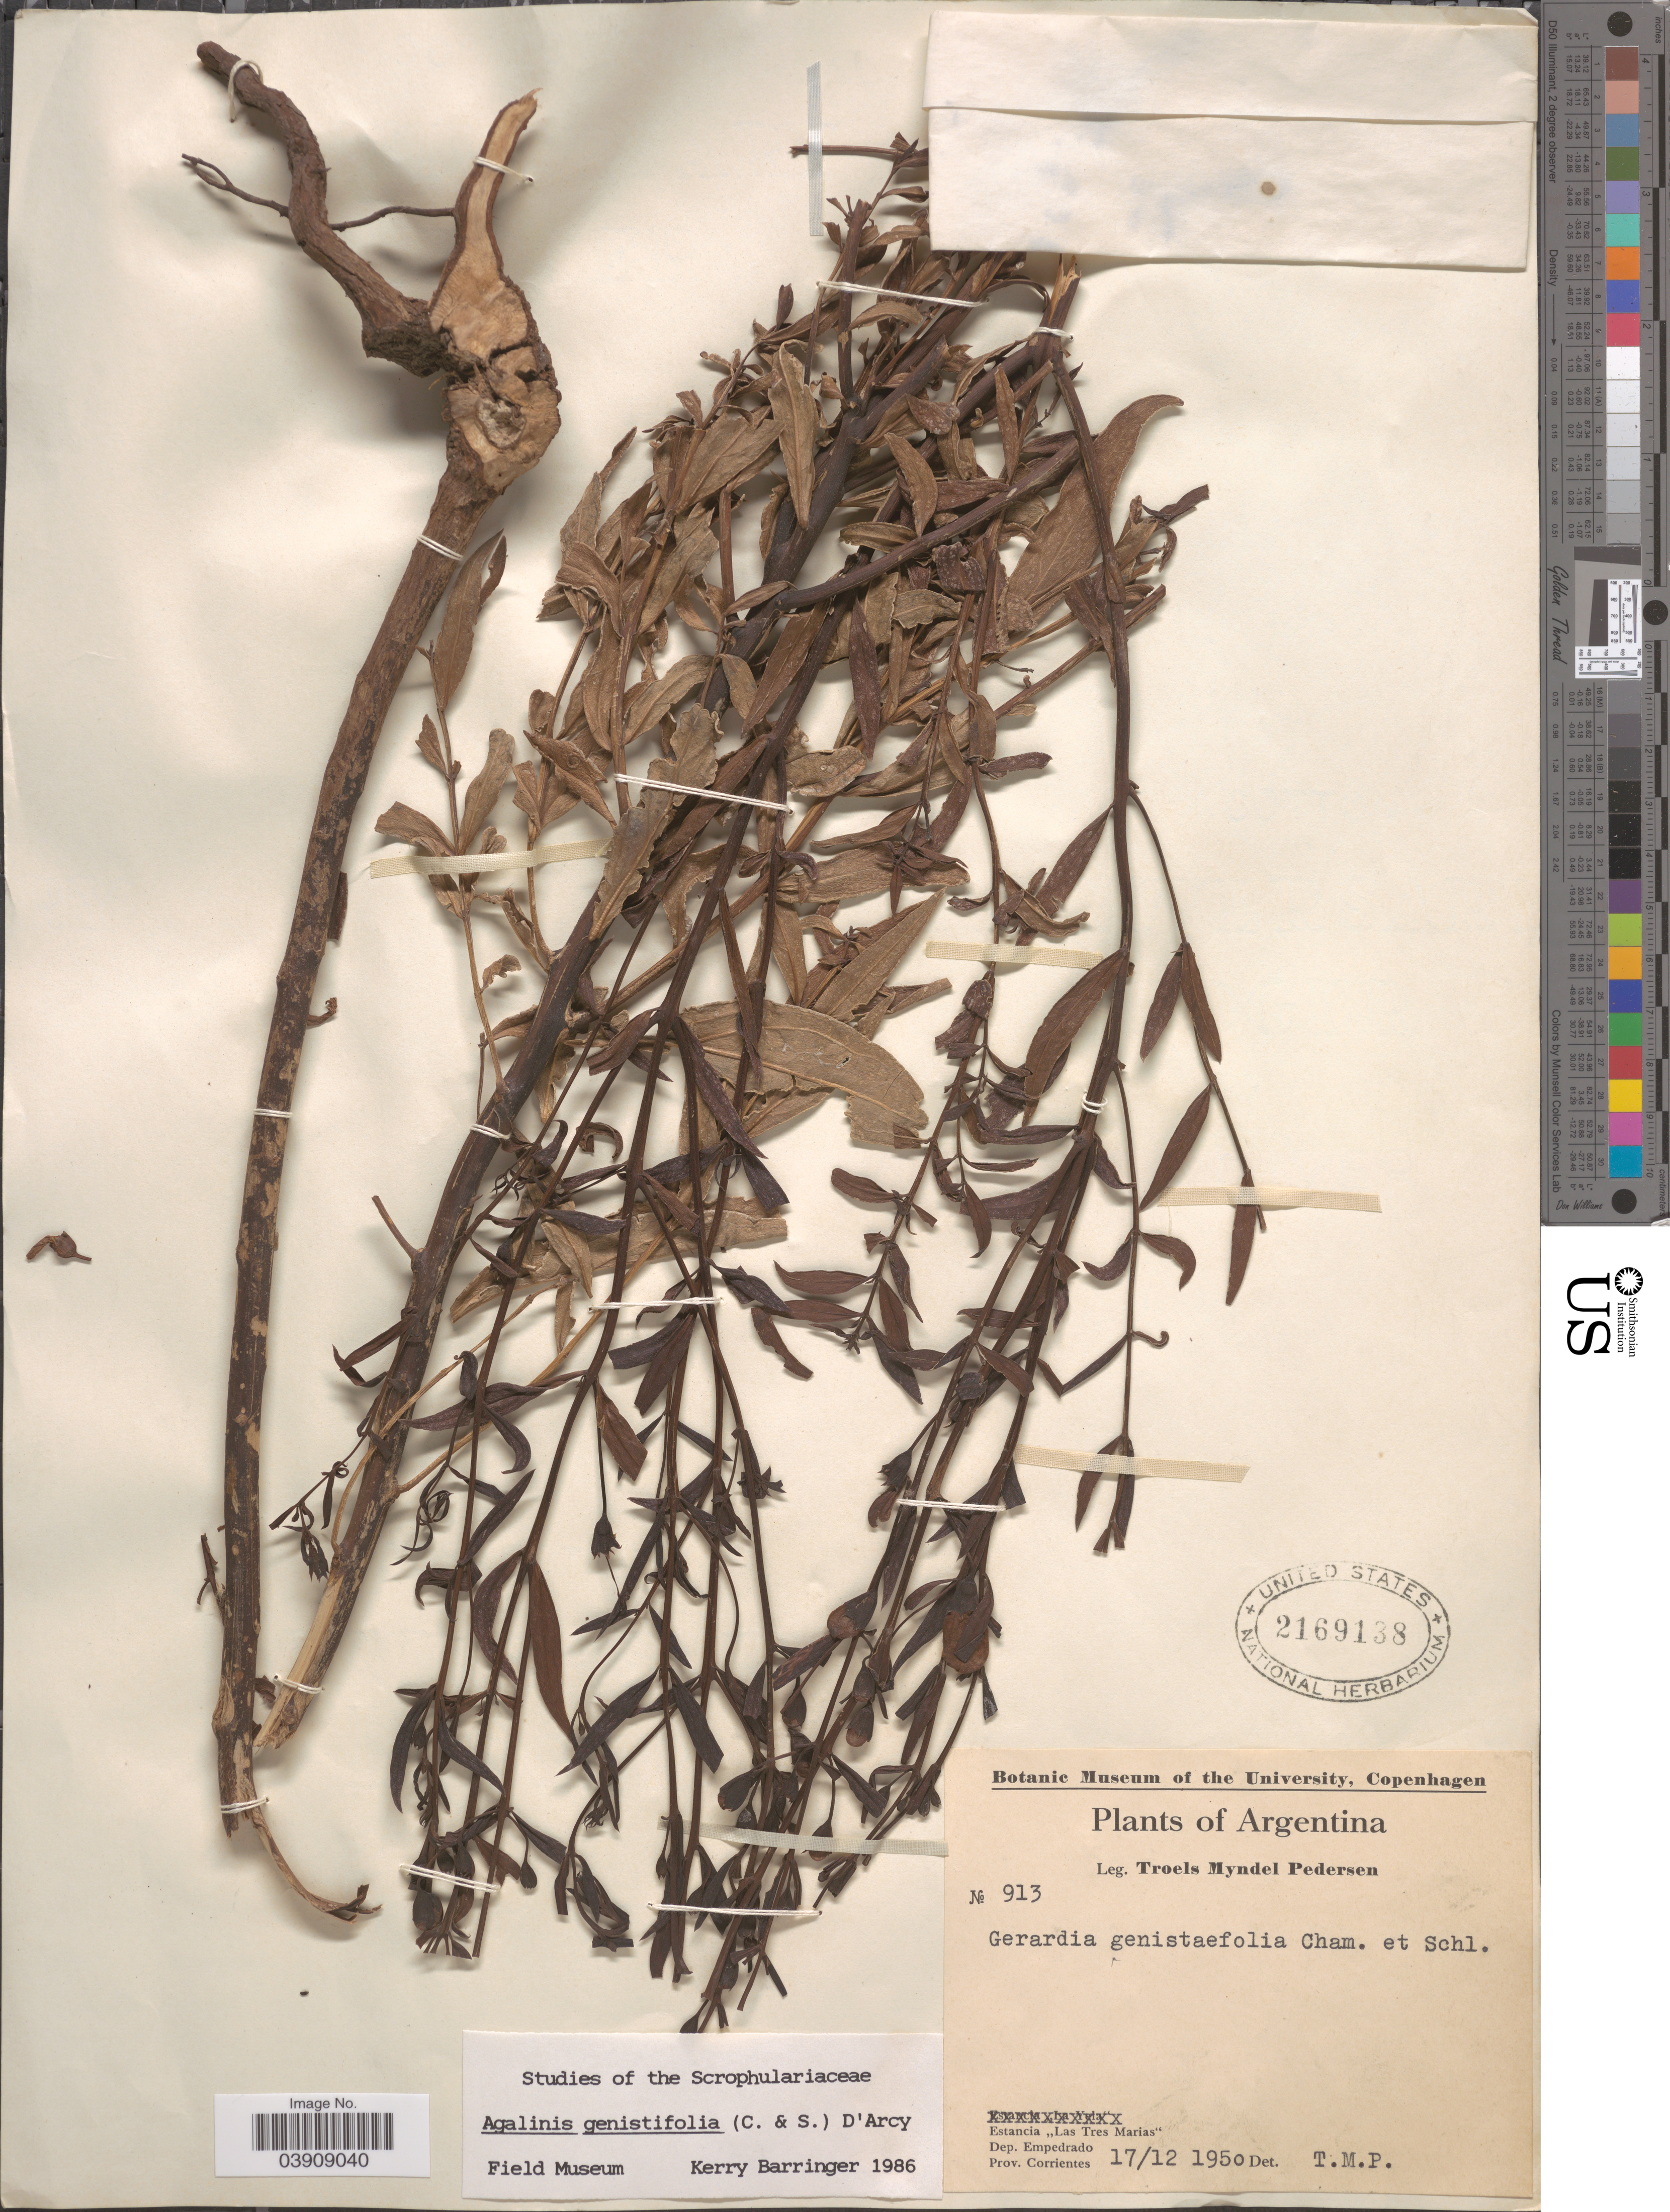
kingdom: Plantae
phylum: Tracheophyta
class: Magnoliopsida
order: Lamiales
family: Orobanchaceae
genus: Agalinis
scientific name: Agalinis genistifolia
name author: (Cham. & Schltdl.) D'Arcy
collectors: T. Pederson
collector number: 913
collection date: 1950-12-17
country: Argentina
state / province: Corrientes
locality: Estancia "Las Tres Marias". Dep. Empedrado.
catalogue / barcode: US 2169138